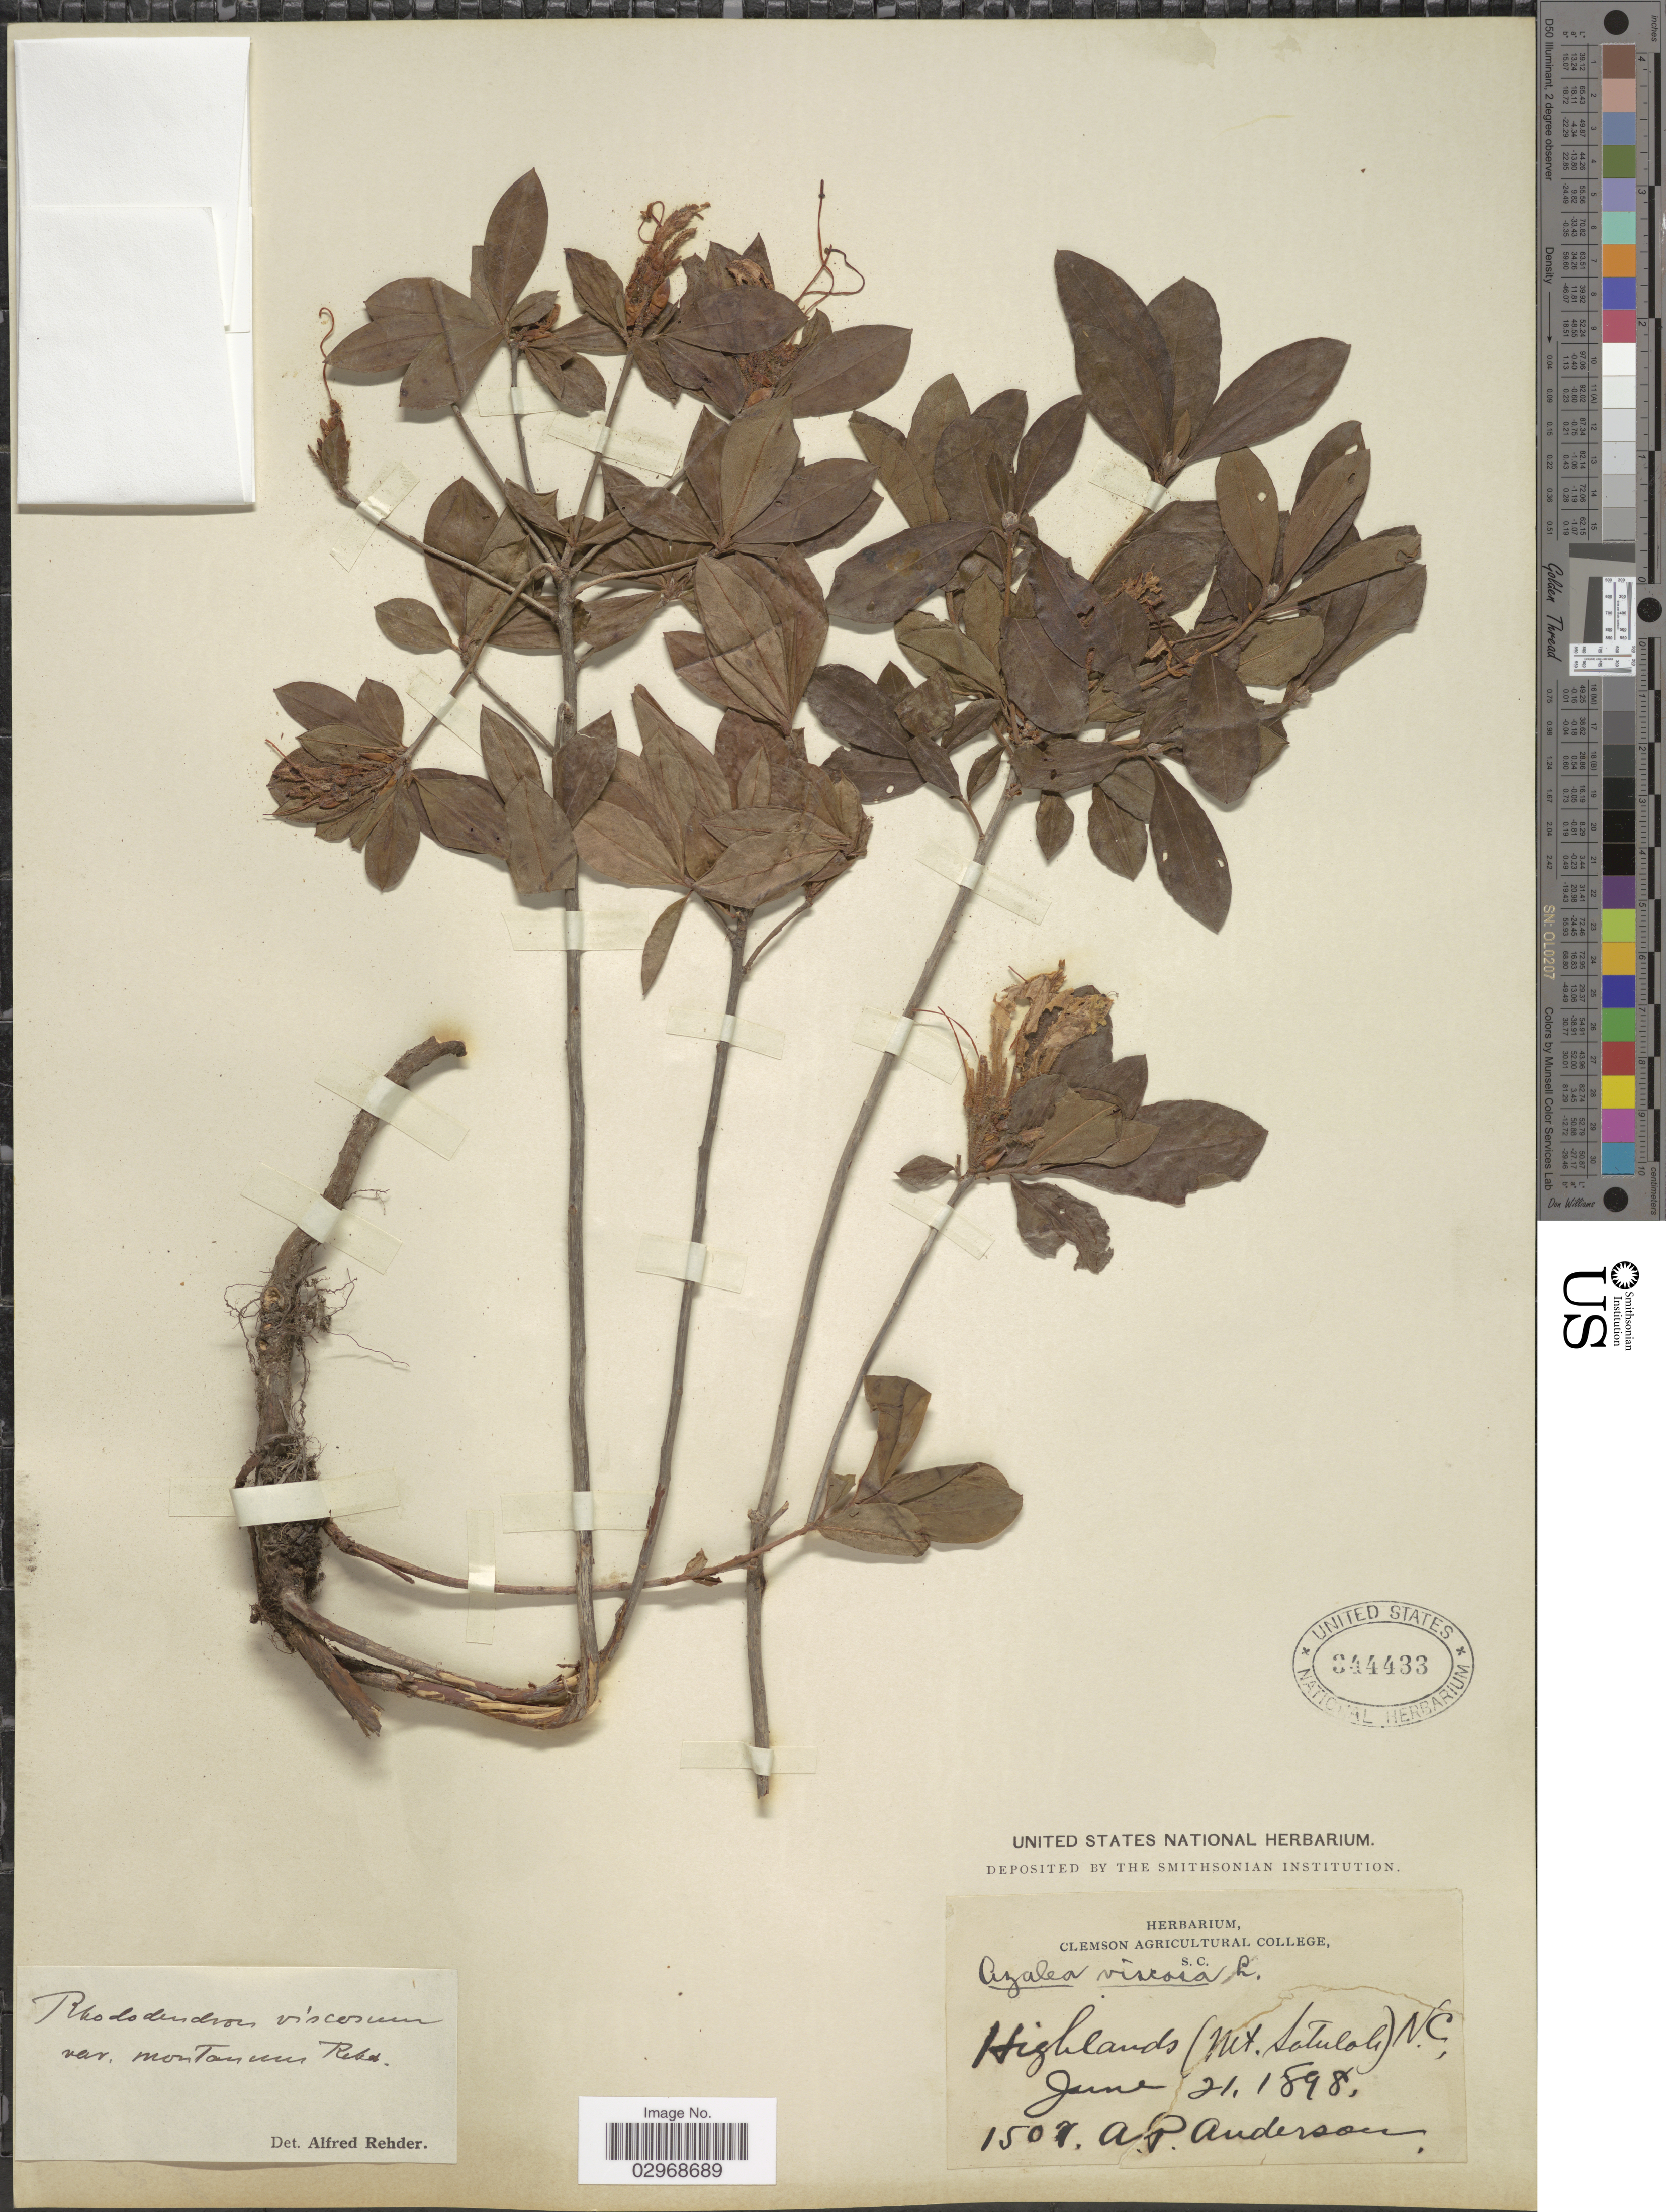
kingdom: Plantae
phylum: Tracheophyta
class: Magnoliopsida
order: Ericales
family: Ericaceae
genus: Rhododendron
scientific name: Rhododendron viscosum var. montanum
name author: Rehder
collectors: A. P. Anderson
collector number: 1507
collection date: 1898-06-21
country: United States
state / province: North Carolina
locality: Highlands (Mt. Satulok) N.C.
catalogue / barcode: US 344433